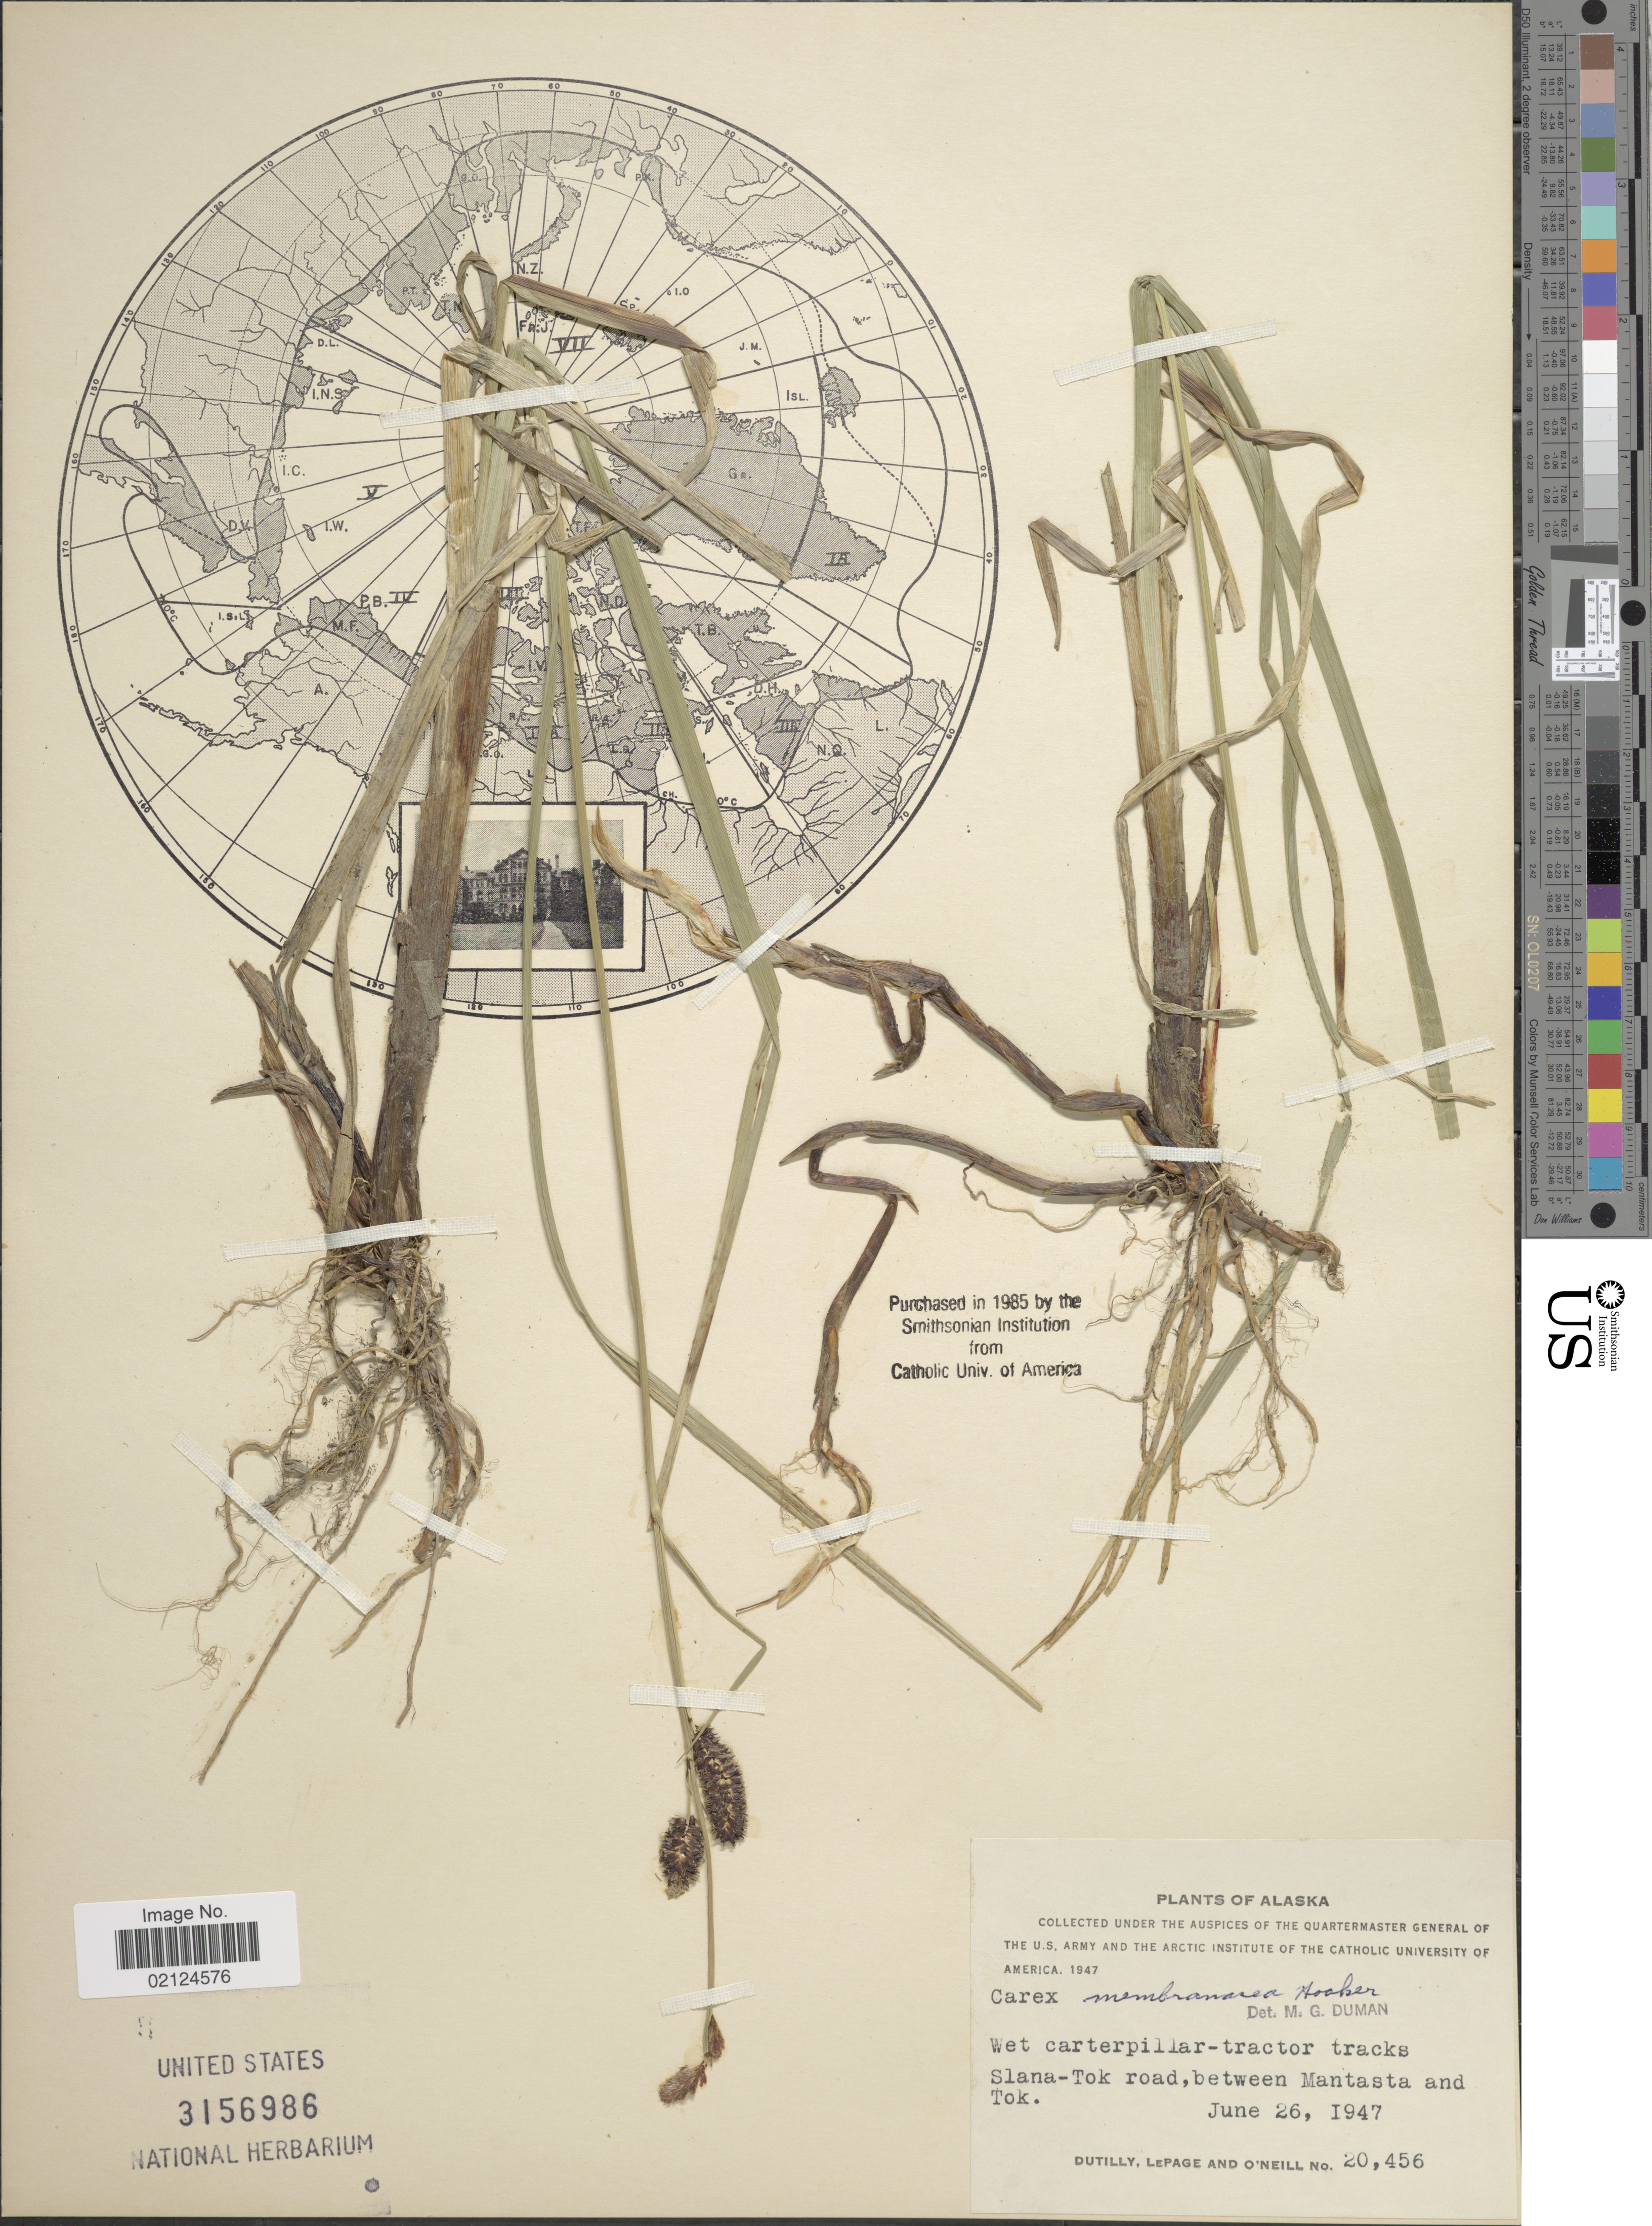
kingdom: Plantae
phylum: Tracheophyta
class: Liliopsida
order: Poales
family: Cyperaceae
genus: Carex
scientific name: Carex membranacea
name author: Hook.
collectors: -. Dutilly, -. LePage & O' Neill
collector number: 20456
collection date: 1947-06-26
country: United States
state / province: Alaska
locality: Slana-Tok road, between Mantasta and Tok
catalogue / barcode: US 3156986